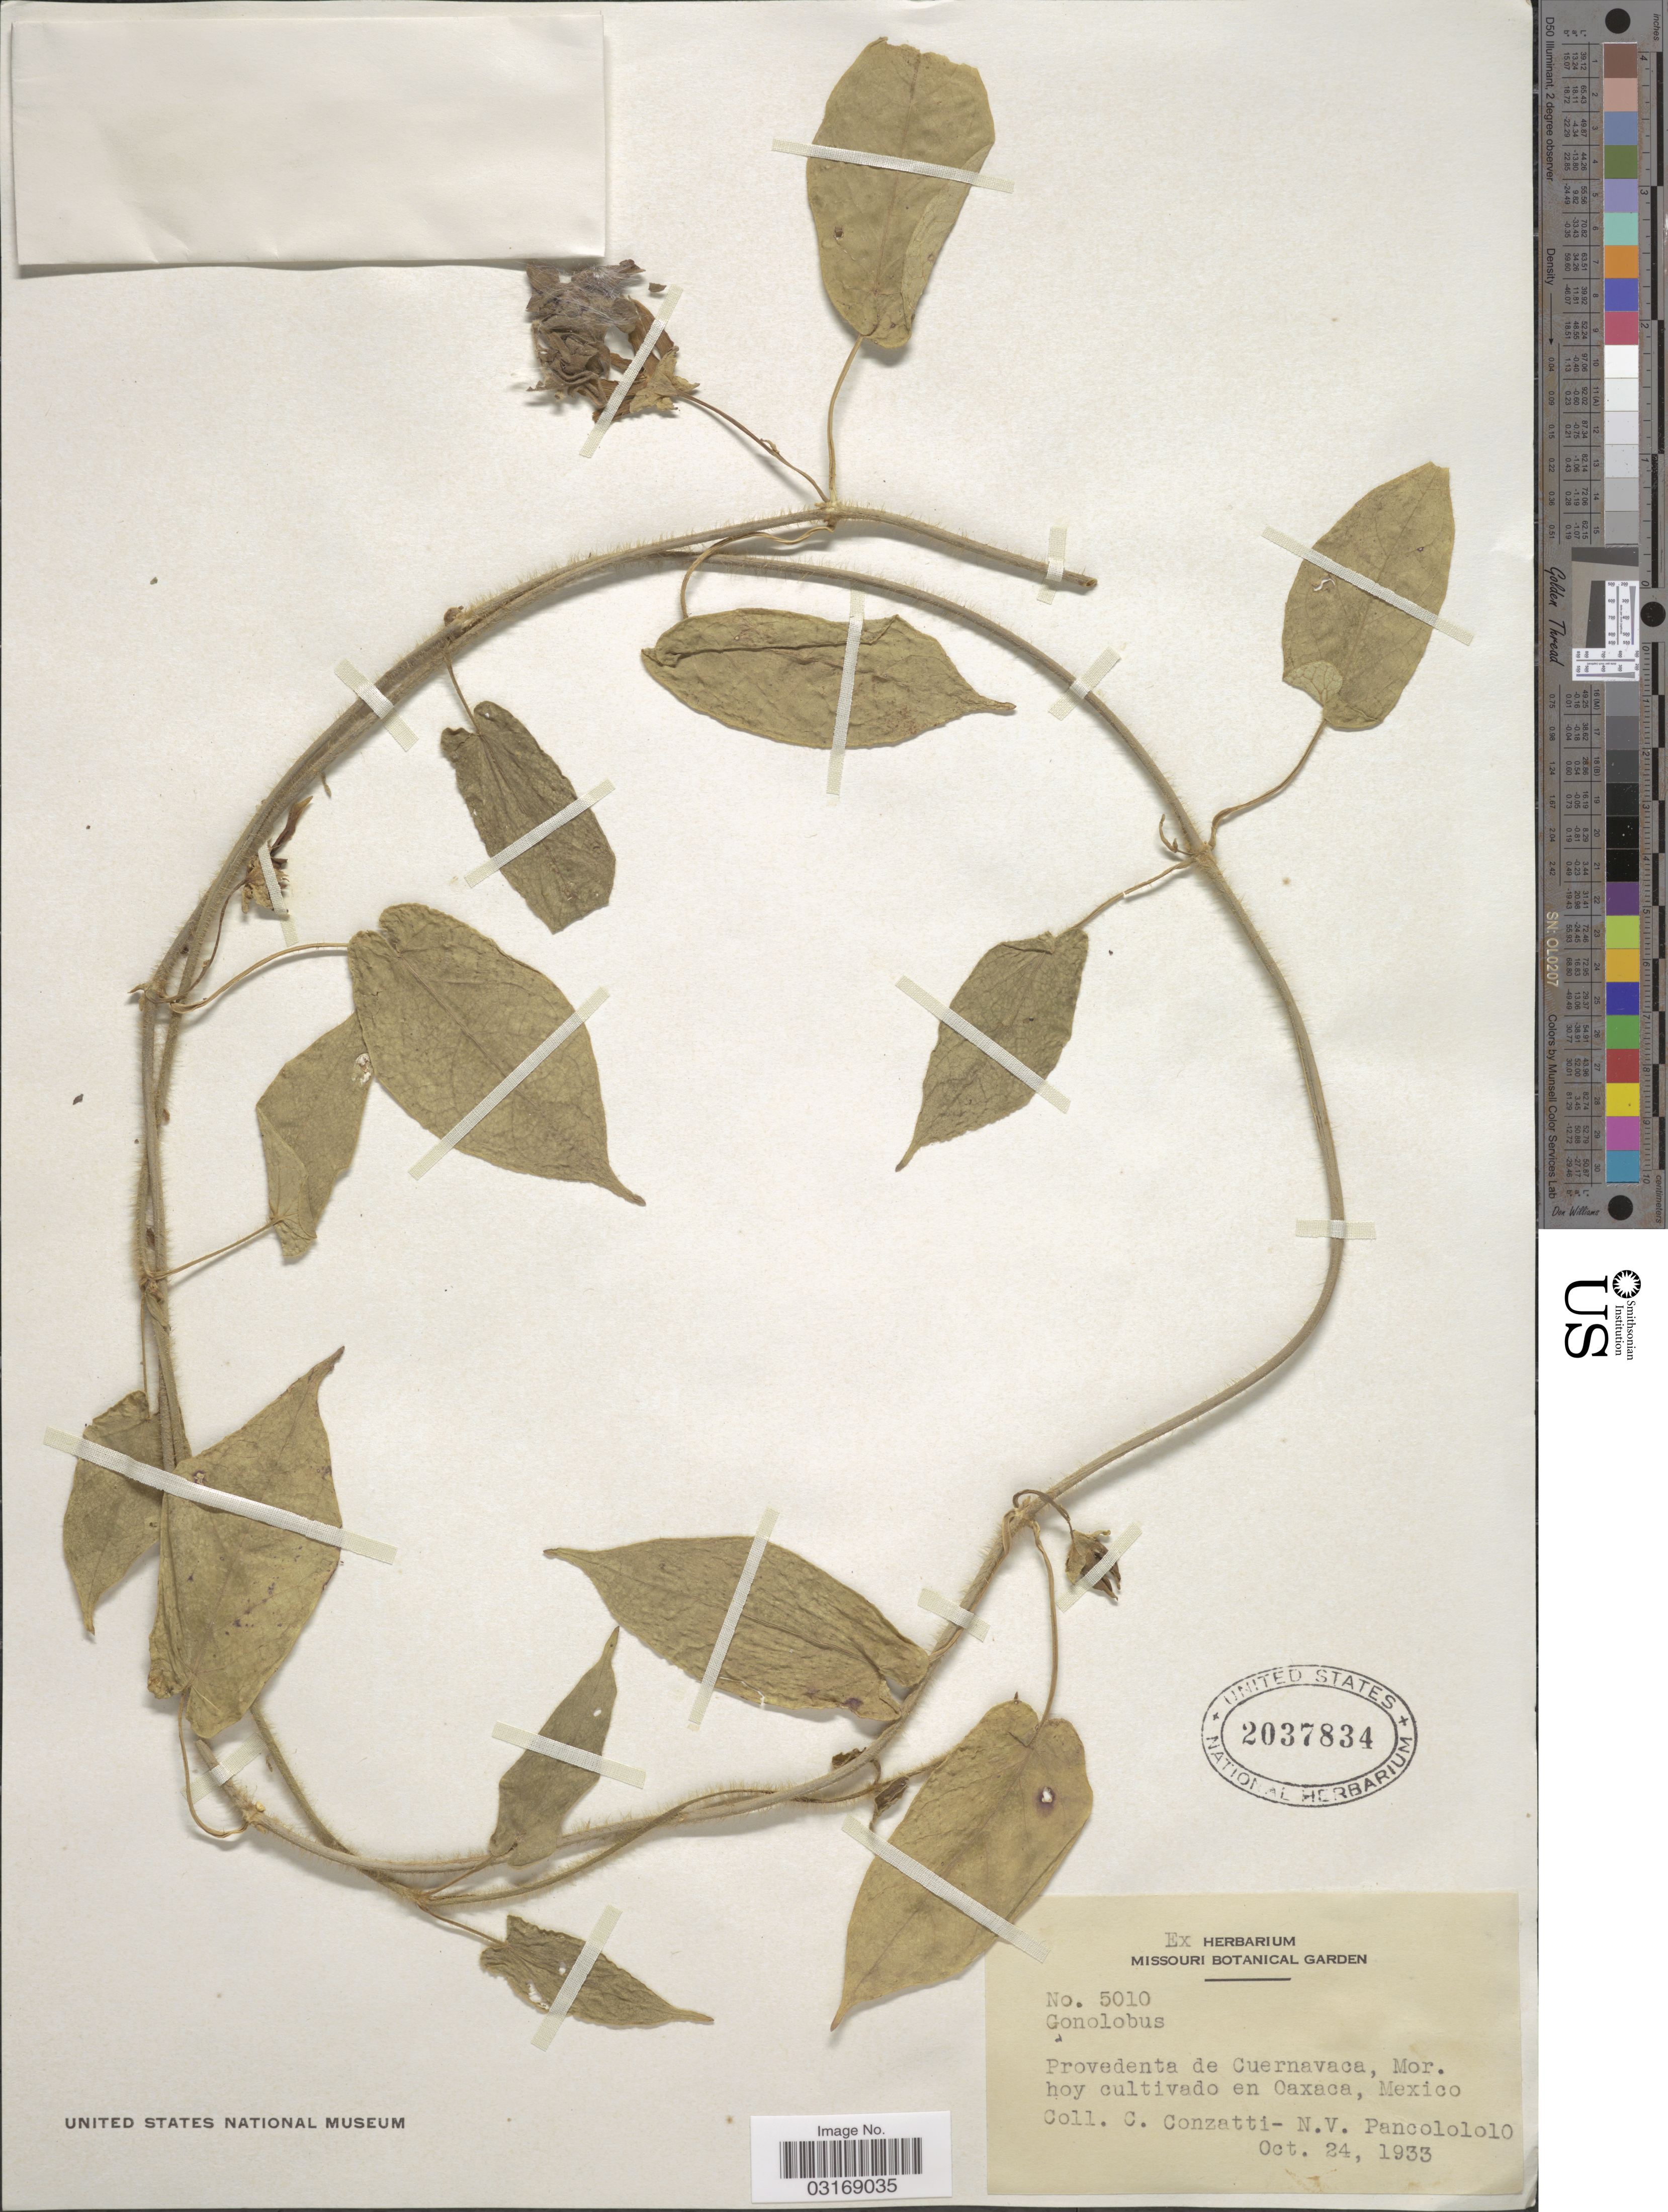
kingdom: Plantae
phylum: Tracheophyta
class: Magnoliopsida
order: Gentianales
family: Apocynaceae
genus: Gonolobus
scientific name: Gonolobus sp.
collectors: C. Conzatti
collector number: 5010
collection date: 1933-10-24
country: Mexico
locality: Provedente de Cuernavaca, Mor. hoy cultivado en Oaxaca.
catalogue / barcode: US 2037834